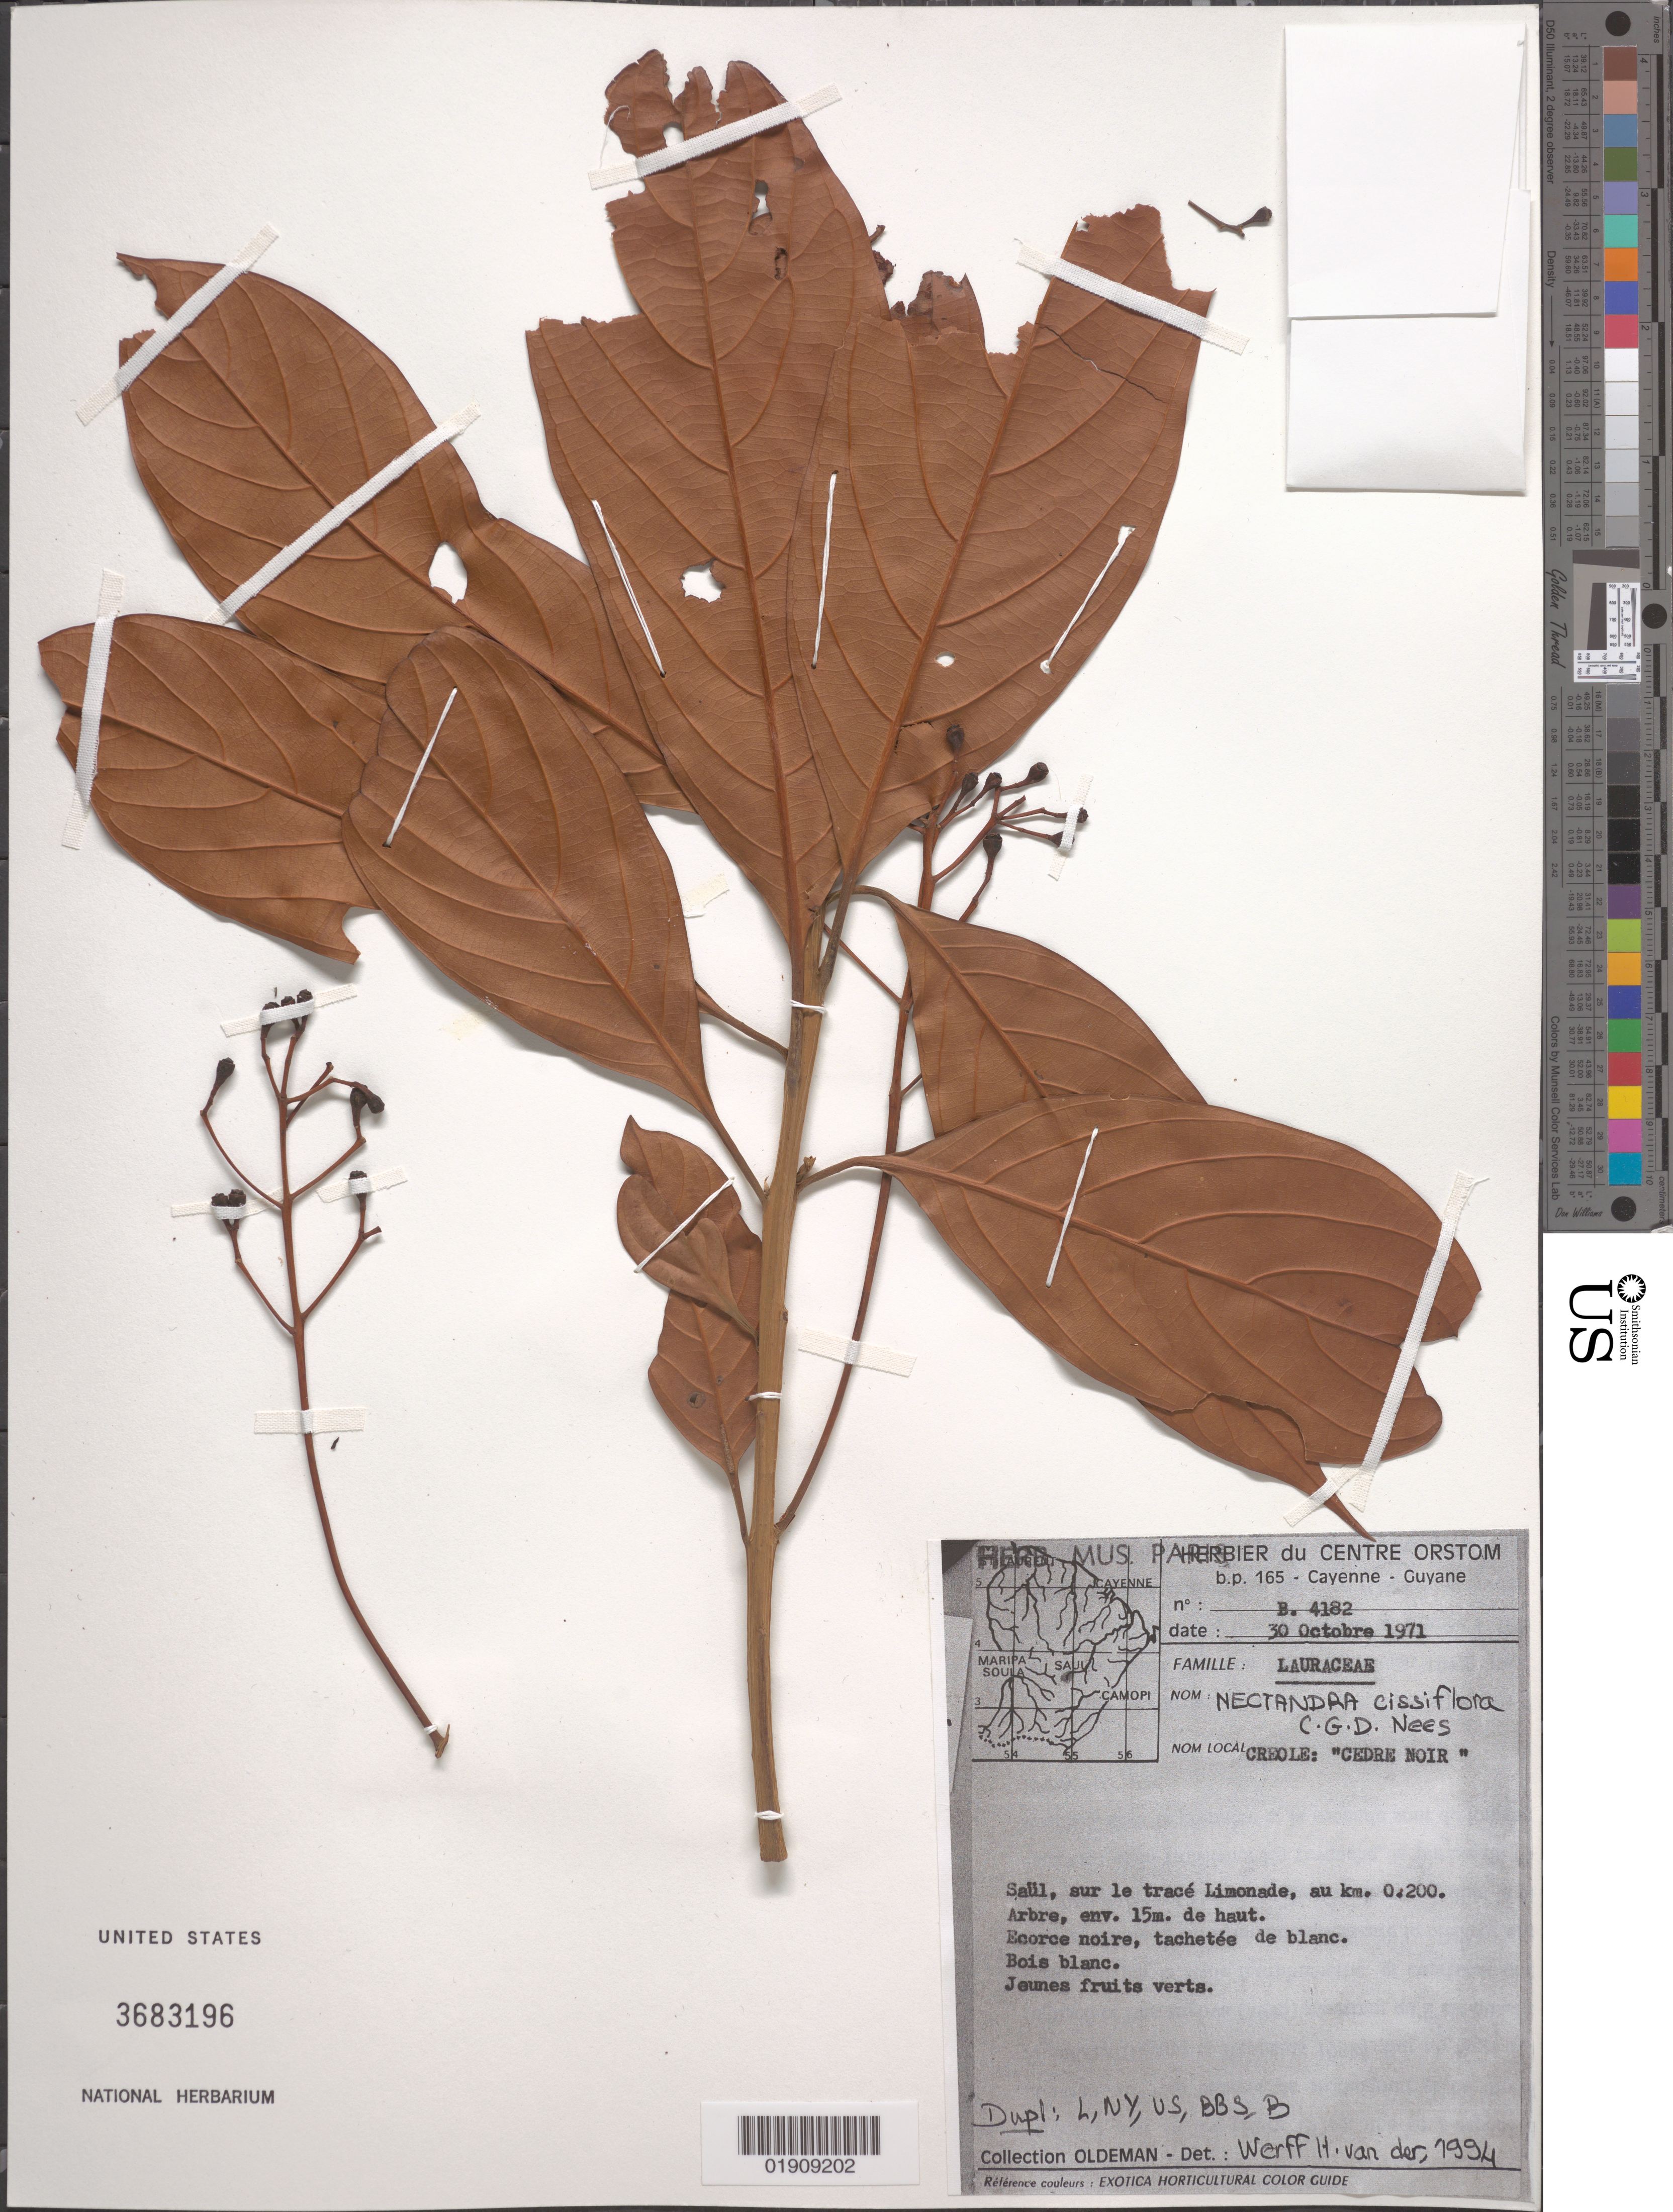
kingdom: Plantae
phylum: Tracheophyta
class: Magnoliopsida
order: Laurales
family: Lauraceae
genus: Nectandra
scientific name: Nectandra cissiflora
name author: Nees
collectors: R. Oldeman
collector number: B 4182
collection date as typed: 30 Oct 1971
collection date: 1971-10-30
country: French Guiana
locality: Saül, sur le tracé Limonade, au km. 0.200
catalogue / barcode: US 3683196